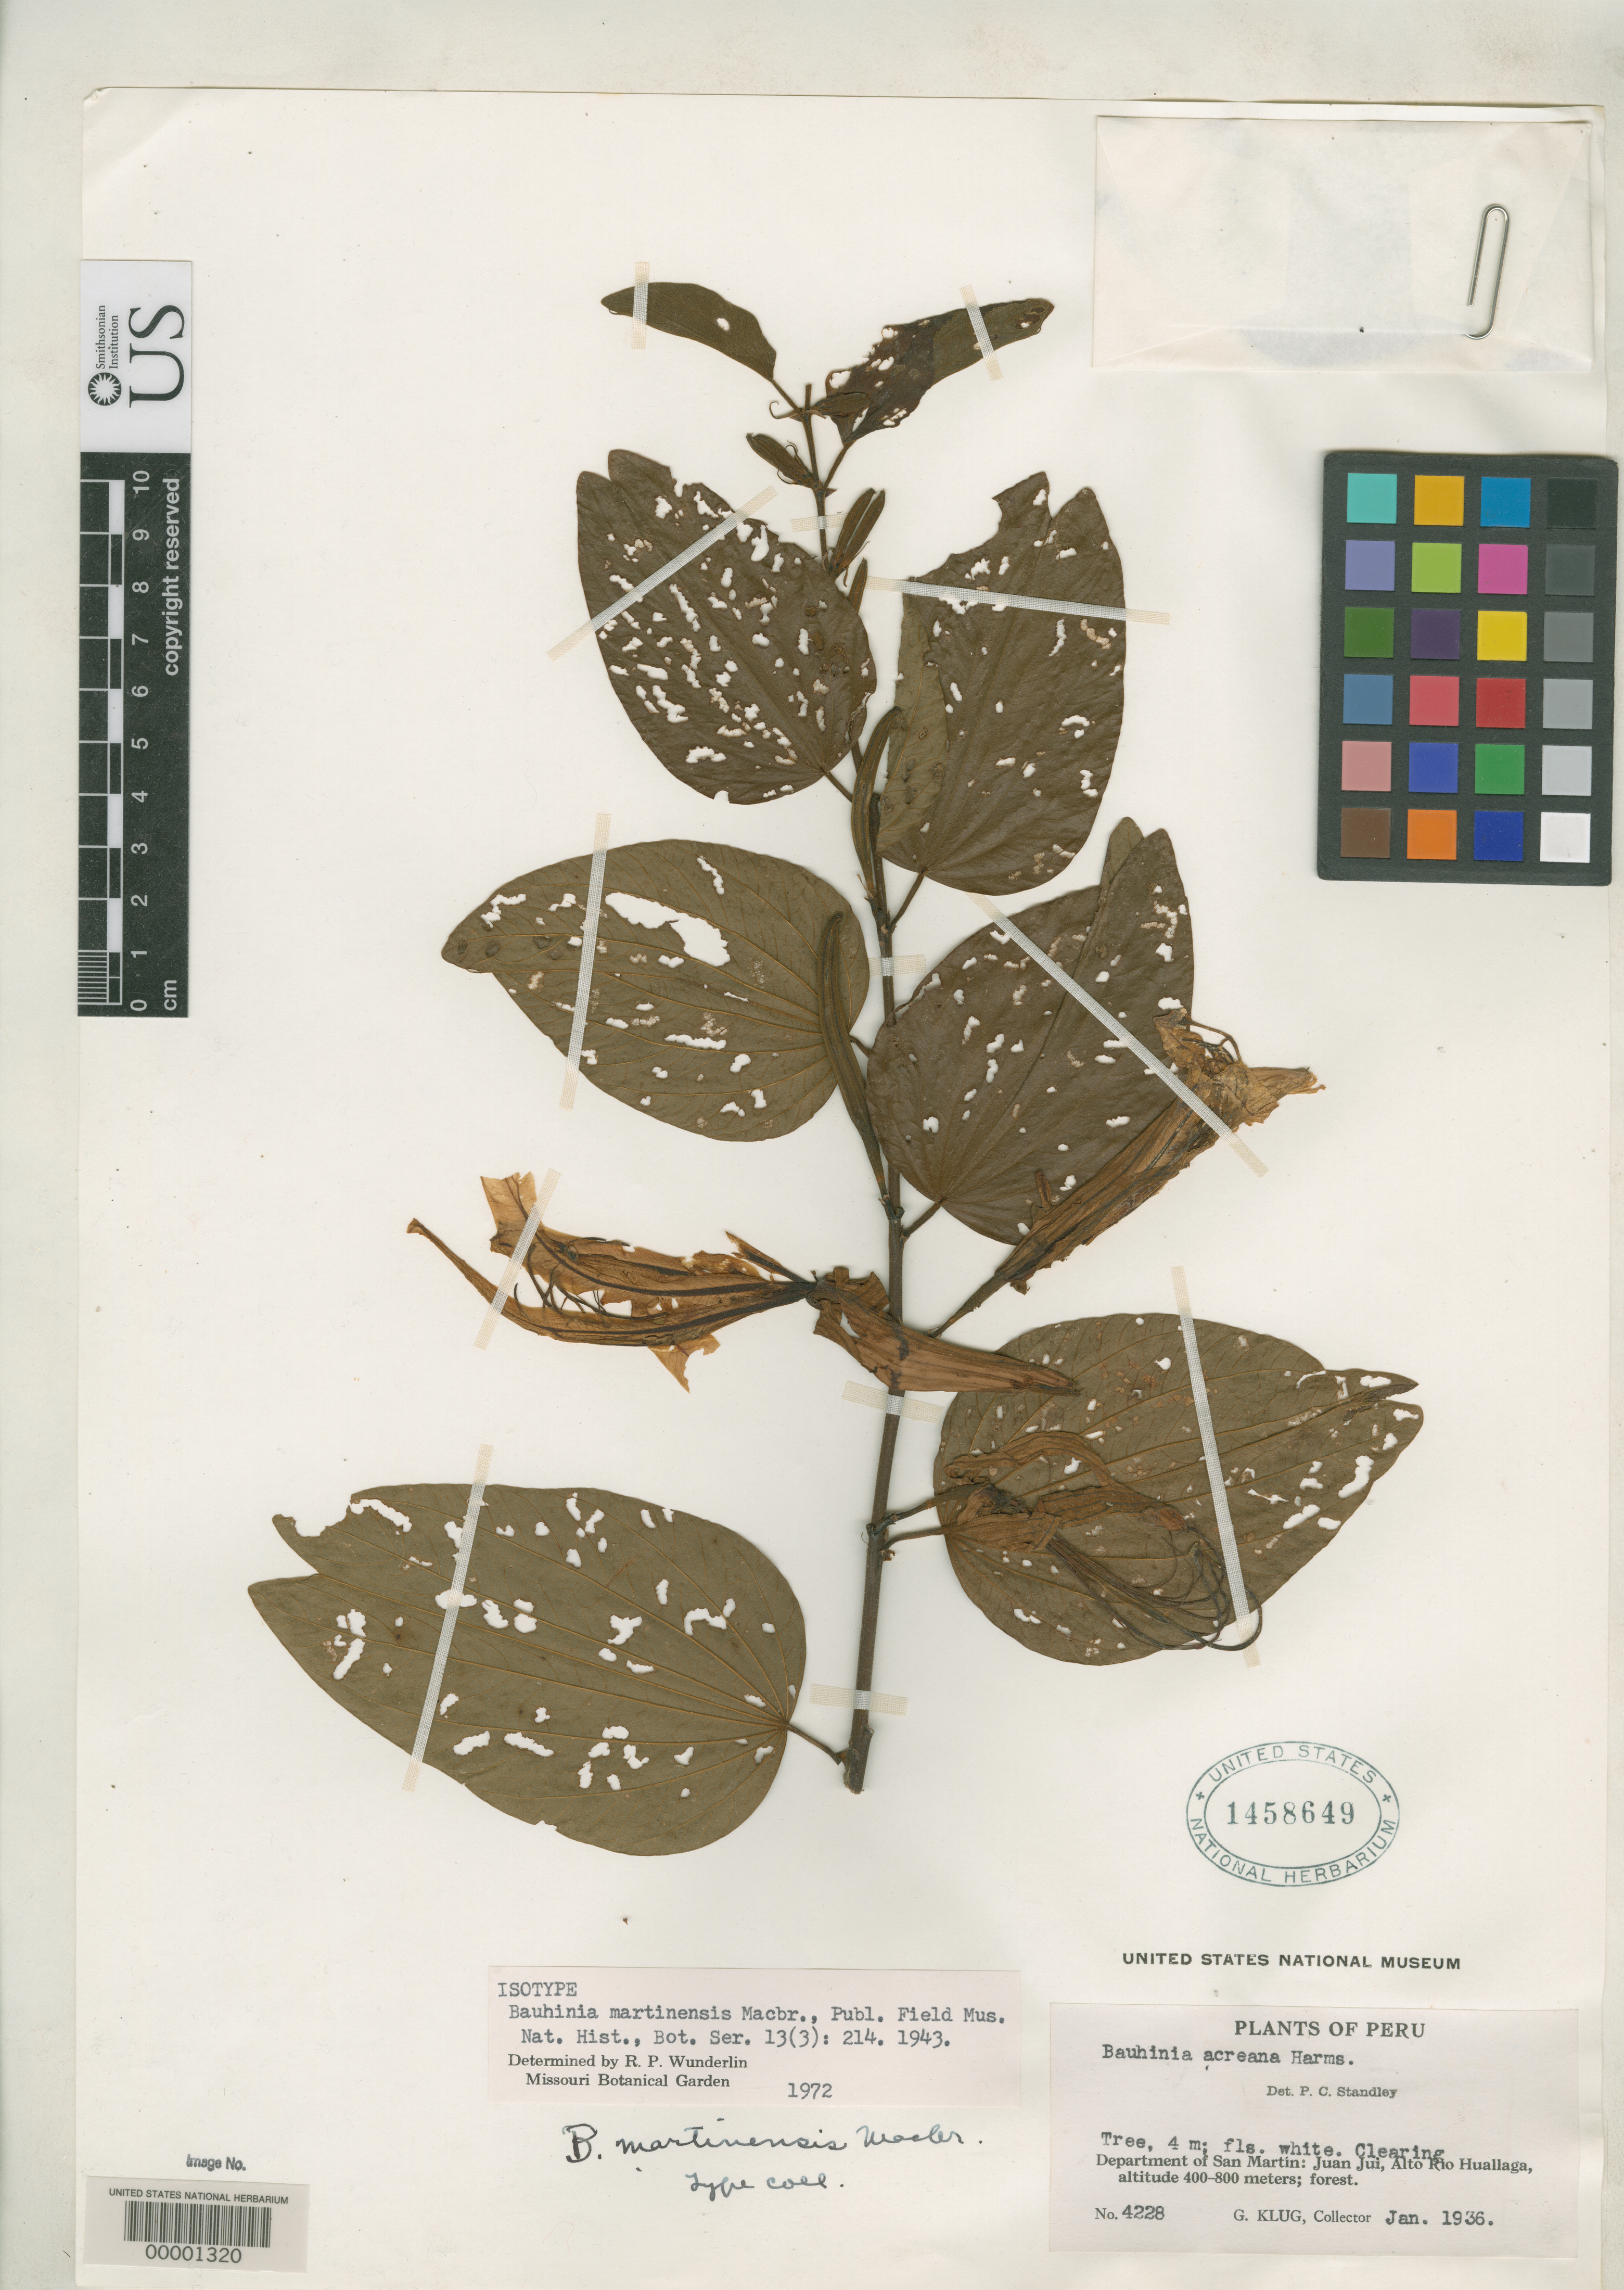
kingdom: Plantae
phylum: Tracheophyta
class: Magnoliopsida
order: Fabales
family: Fabaceae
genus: Bauhinia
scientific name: Bauhinia martinensis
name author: J.F. Macbr.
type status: Isotype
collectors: G. Klug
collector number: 4228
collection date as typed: Jan 1936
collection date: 1936-01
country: Peru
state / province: San Martín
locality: Juanjui, Alto Rio Huallaga.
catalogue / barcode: US 1458649